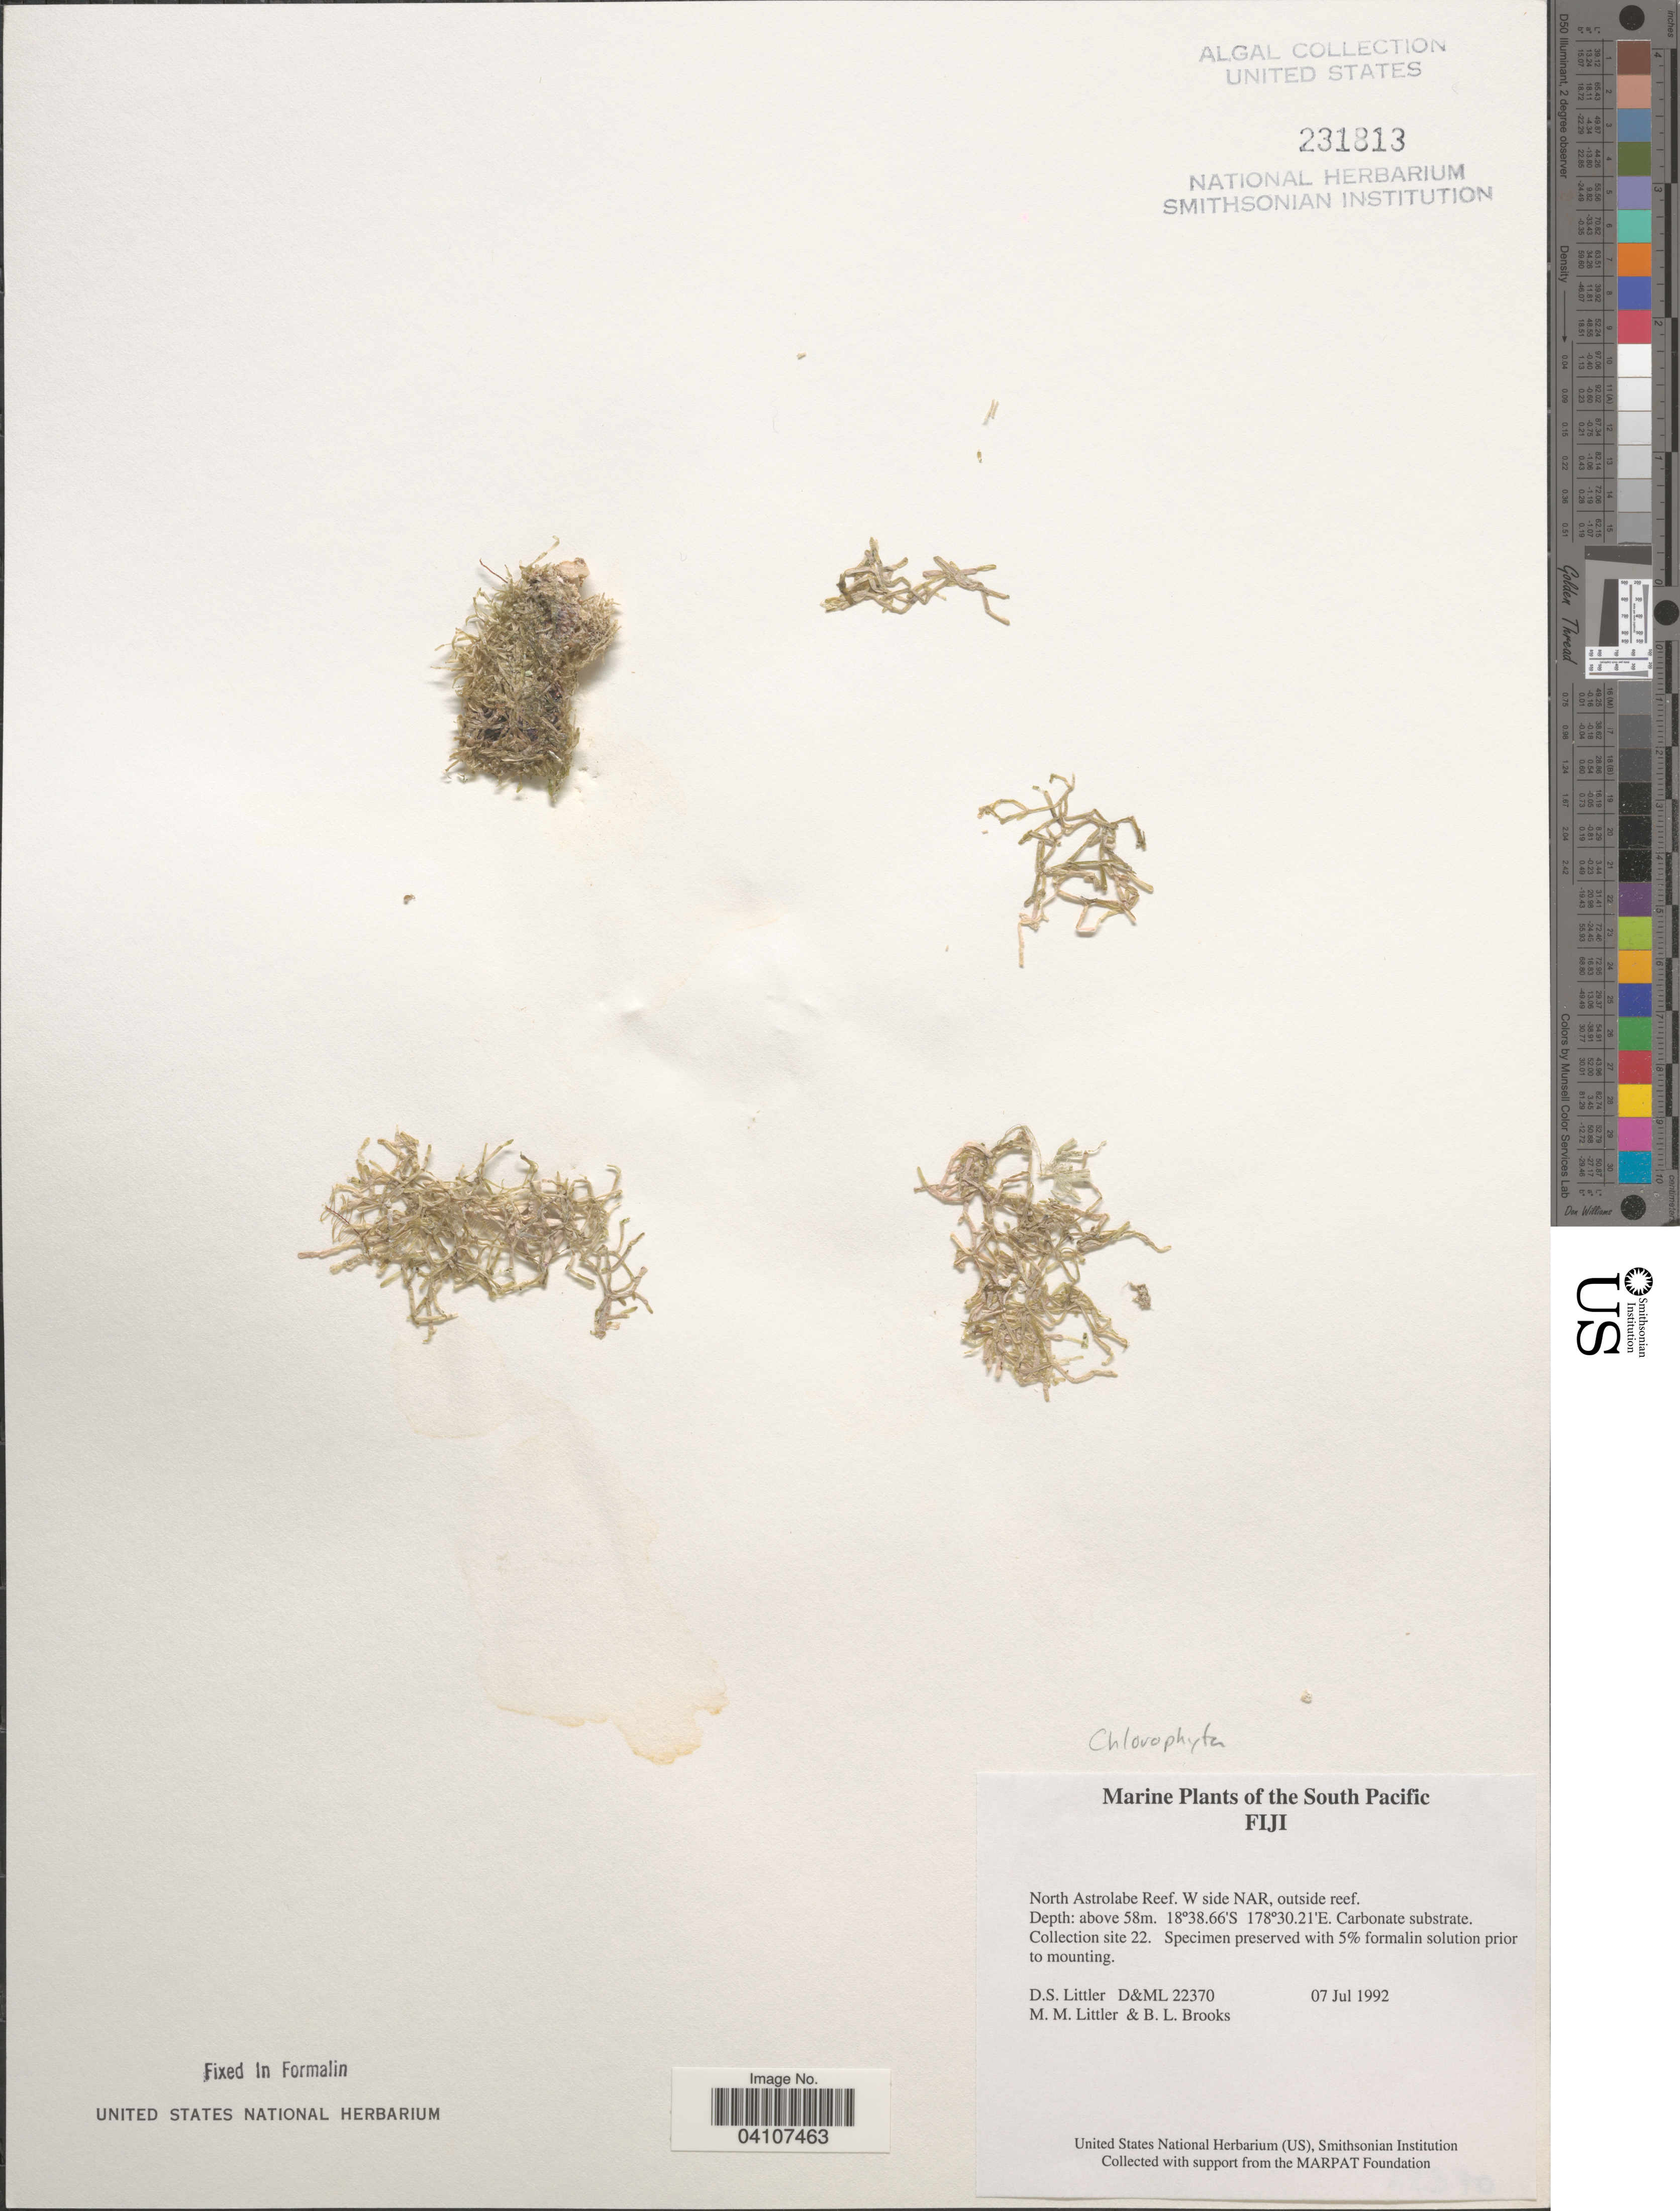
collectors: D. S. Littler & B. Brooks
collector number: D&ML 22370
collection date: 1992-07-07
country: Fiji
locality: The South Pacific. North Astrolabe Reef. W side NAR, outside reef. Collection site 22.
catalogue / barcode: US 231813